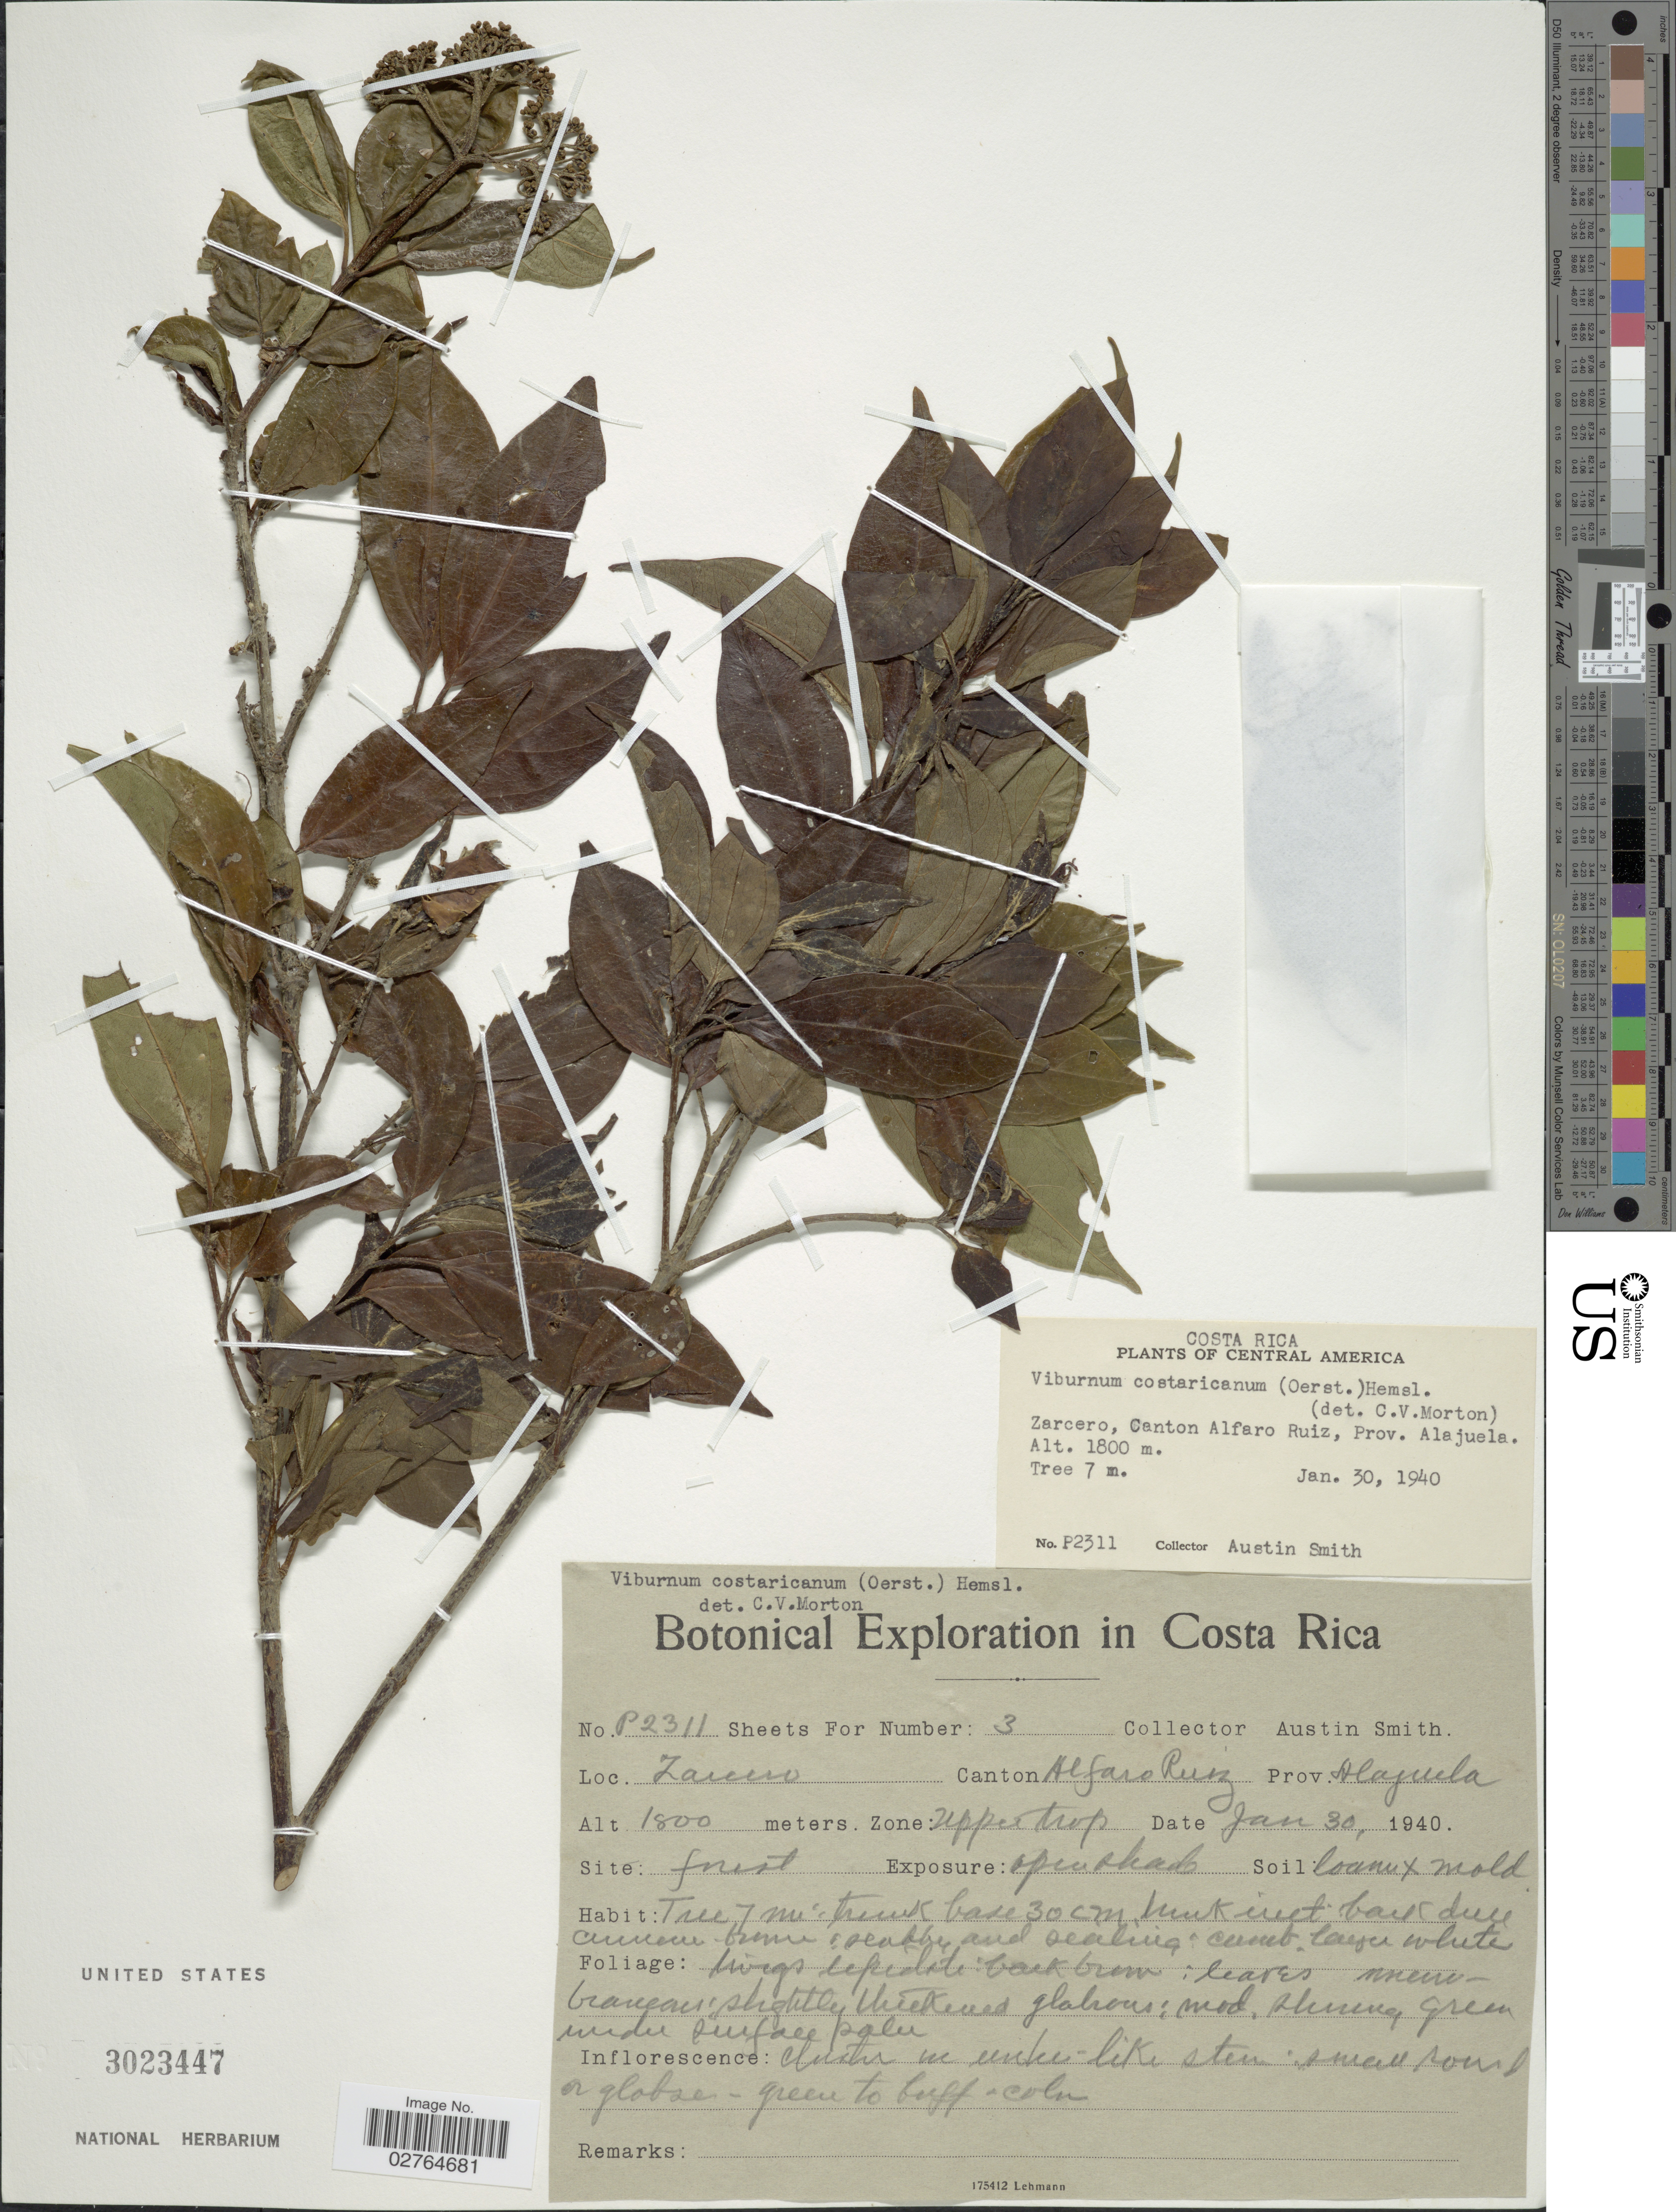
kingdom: Plantae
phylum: Tracheophyta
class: Magnoliopsida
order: Dipsacales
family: Viburnaceae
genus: Viburnum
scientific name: Viburnum costaricanum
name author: (Oerst.) Hemsl.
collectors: Aust P. Smith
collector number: P2311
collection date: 1940-01-30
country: Costa Rica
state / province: Alajuela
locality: Central America. Zarcero, Canton Alfaro Ruiz, Prov. Alajuela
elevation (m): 1800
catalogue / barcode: US 3023447